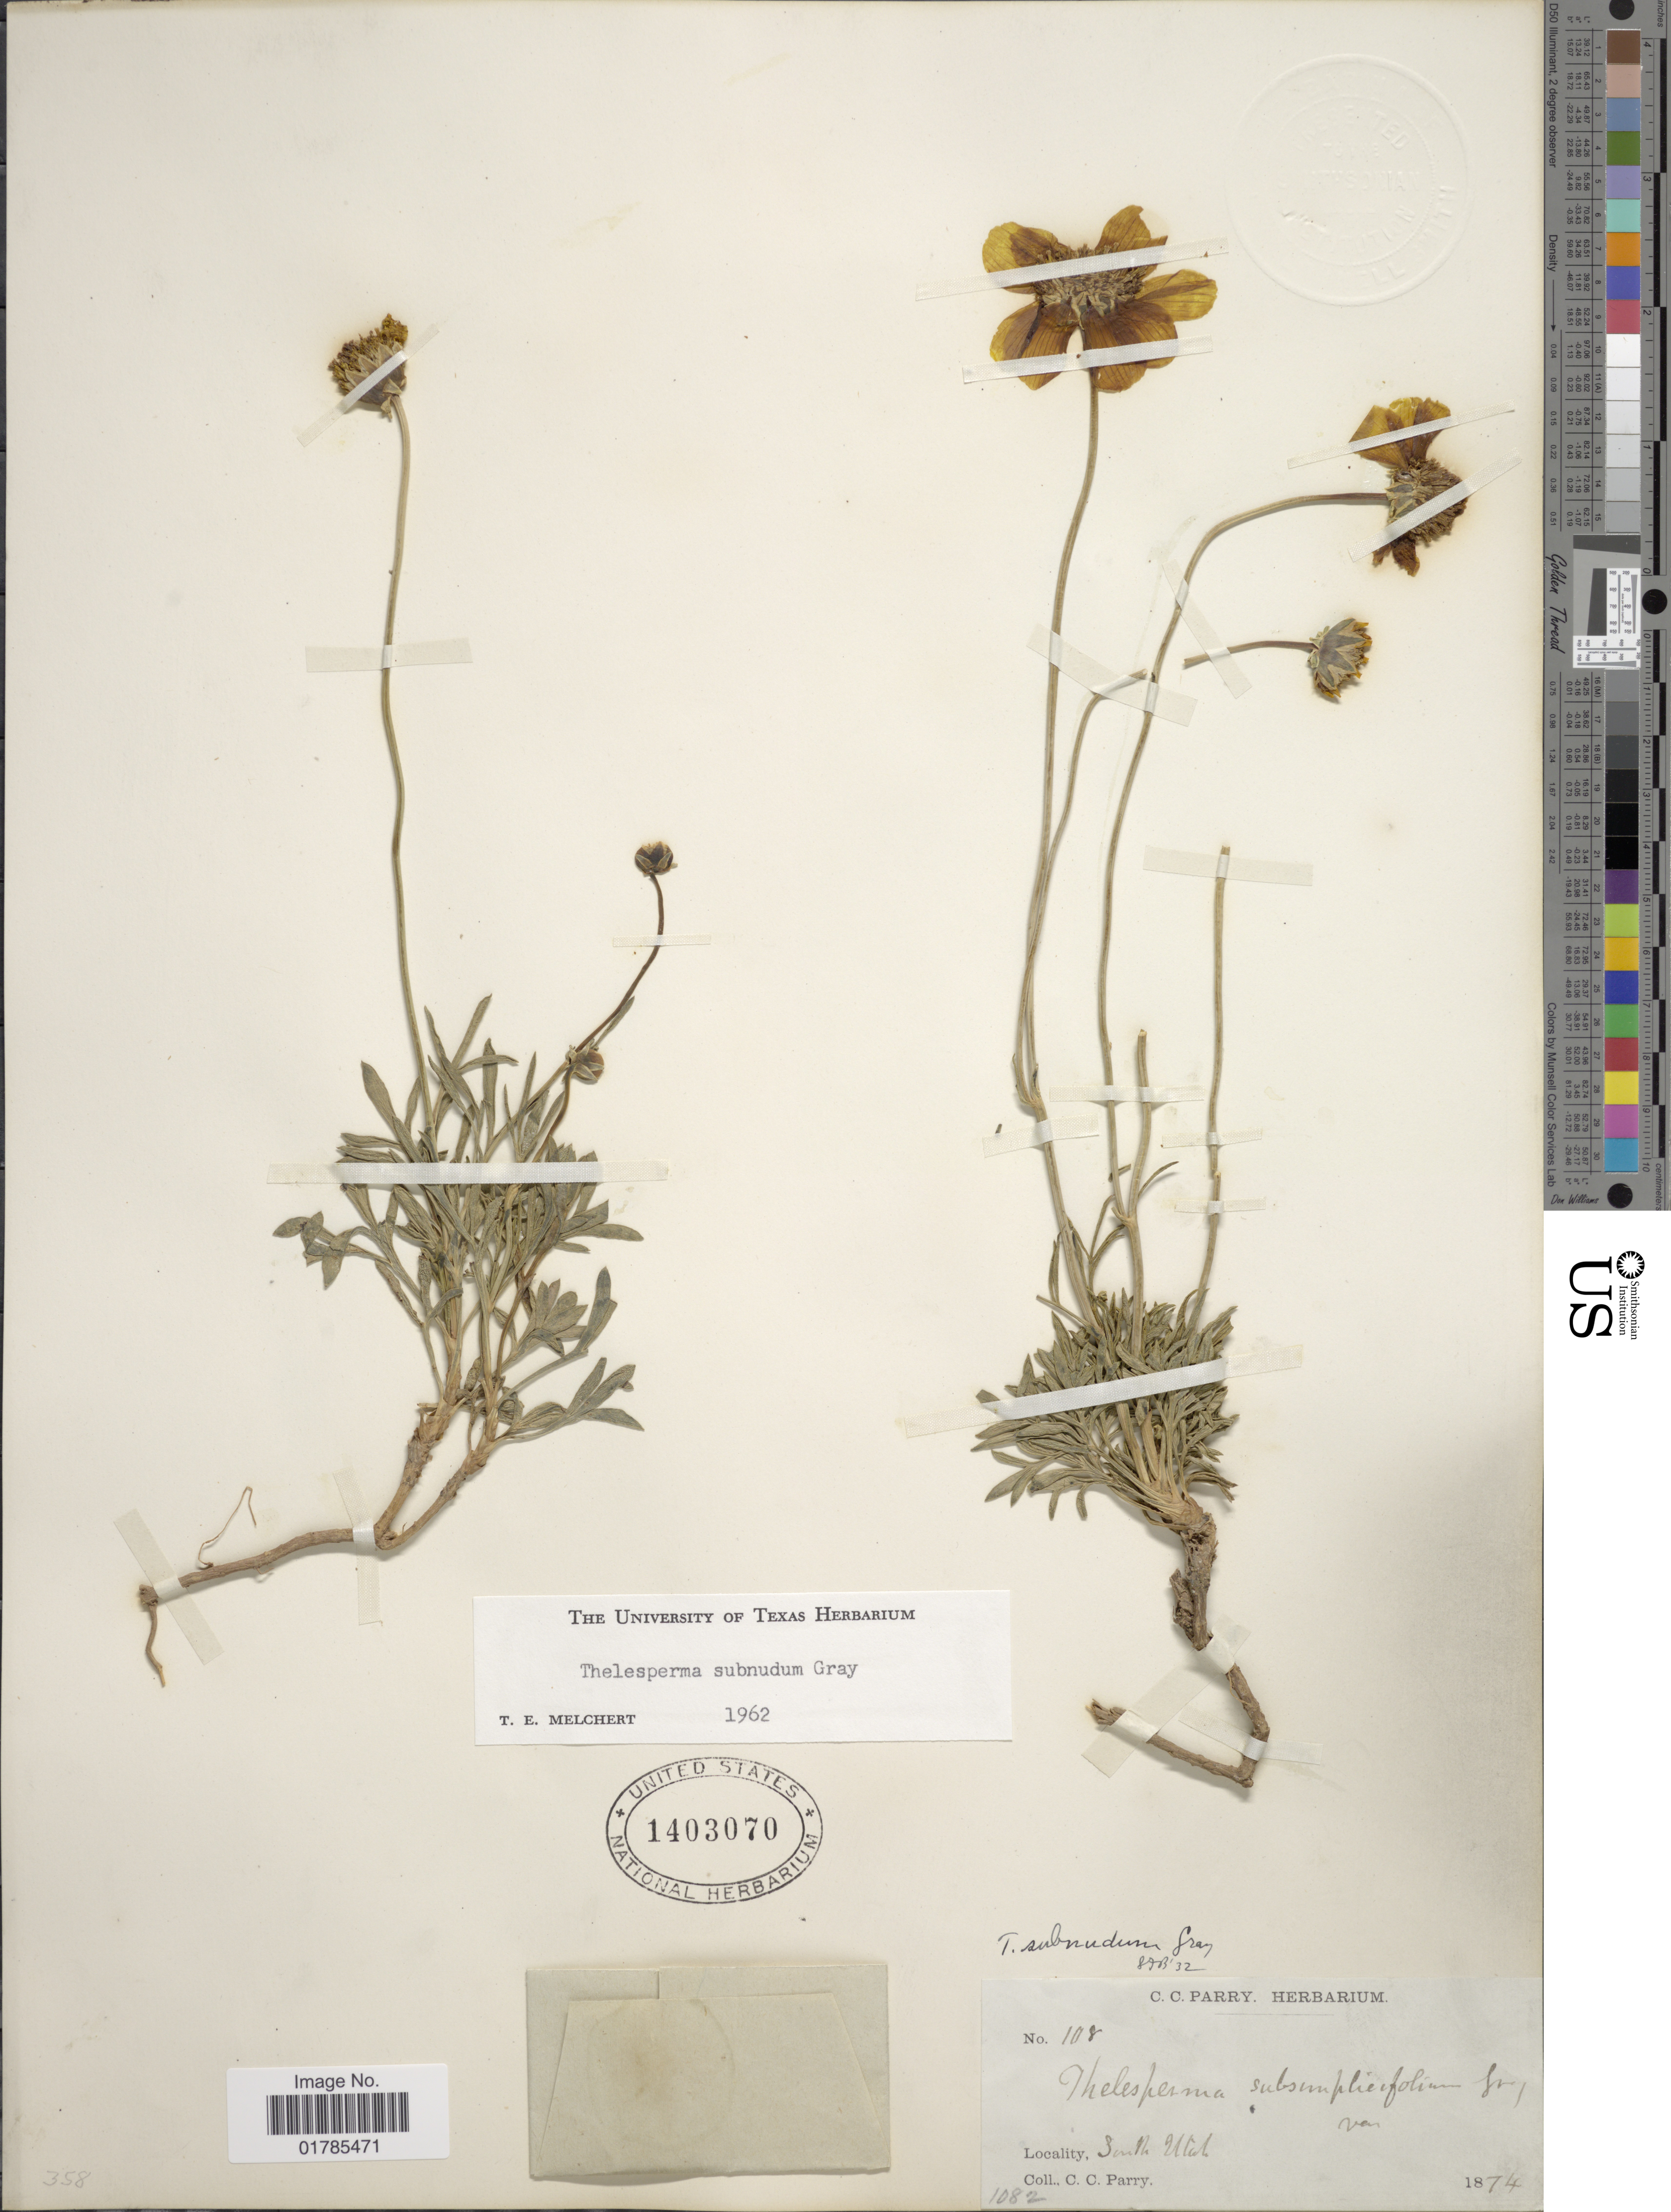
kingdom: Plantae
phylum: Tracheophyta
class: Magnoliopsida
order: Asterales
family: Asteraceae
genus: Thelesperma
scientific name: Thelesperma subnudum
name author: A. Gray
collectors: C. C. Parry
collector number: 108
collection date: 1874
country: United States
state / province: Utah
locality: South Utah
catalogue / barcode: US 1403070